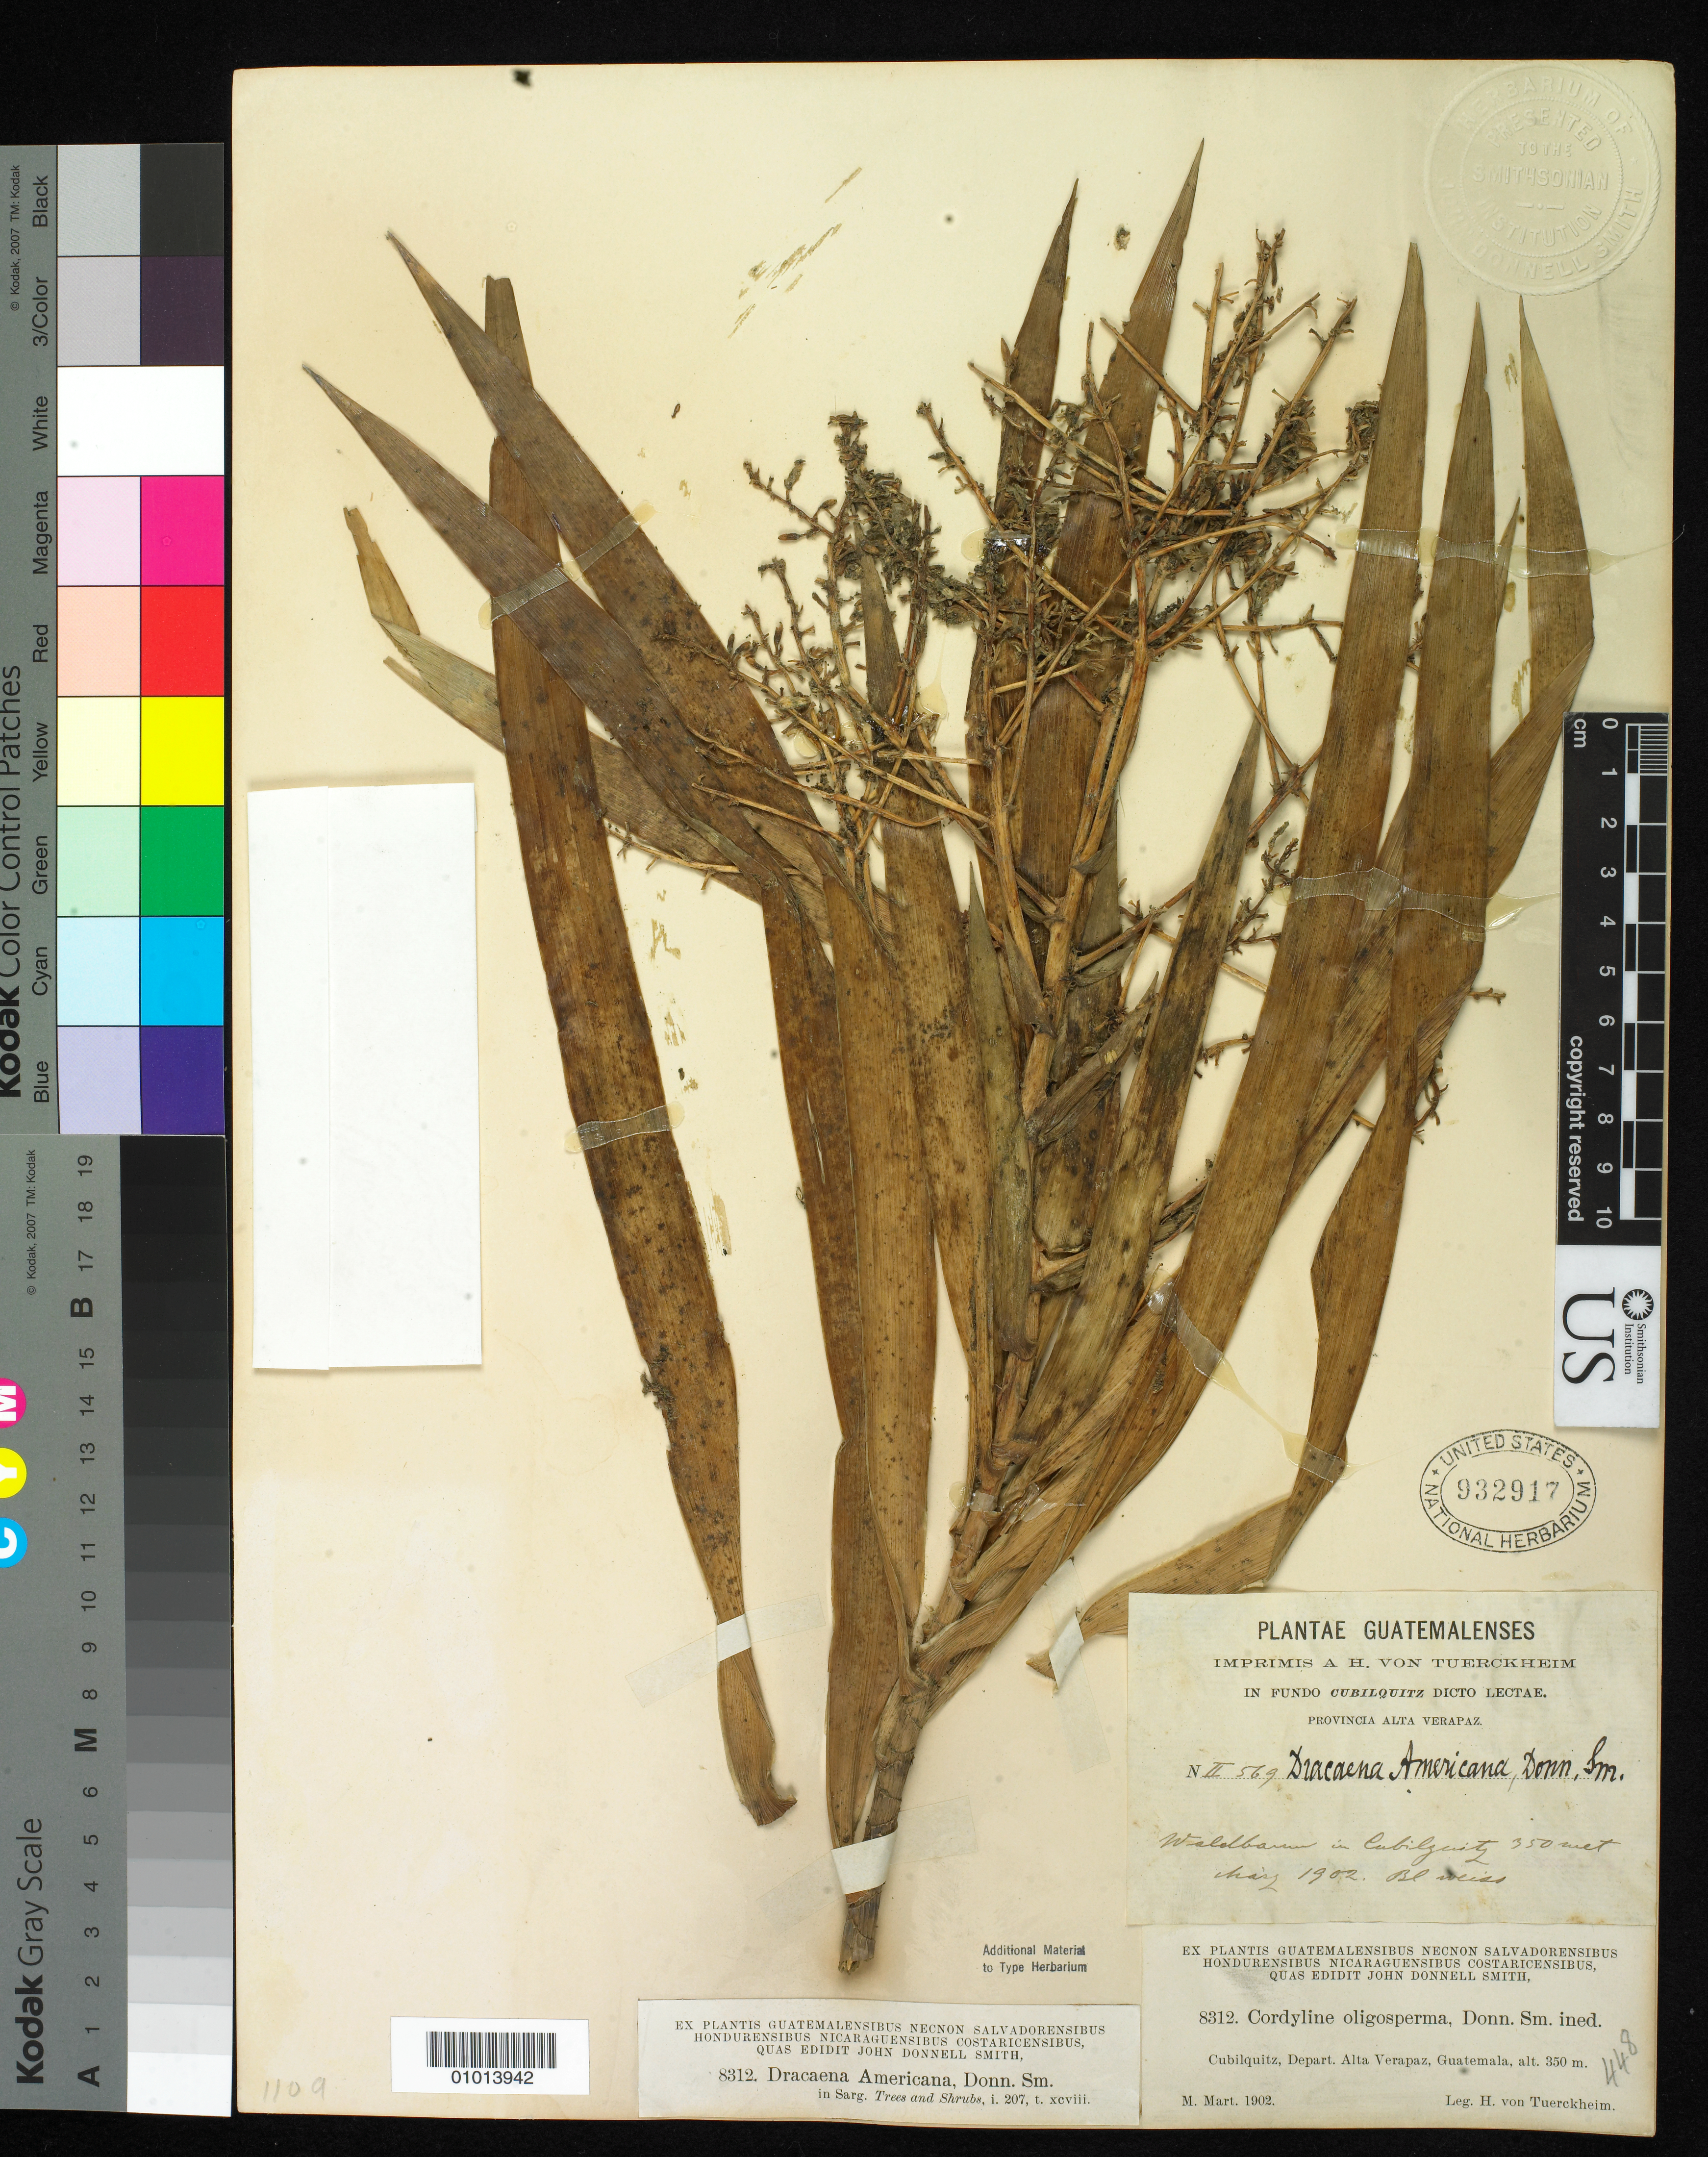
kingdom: Plantae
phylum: Tracheophyta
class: Liliopsida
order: Asparagales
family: Asparagaceae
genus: Dracaena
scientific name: Dracaena americana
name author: Donn. Sm. in Sarg.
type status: Isosyntype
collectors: H. von Türckheim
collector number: J.D.S. 8312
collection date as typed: Mar 1902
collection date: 1902-03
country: Guatemala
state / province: Alta Verapaz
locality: Cubilquitz.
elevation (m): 350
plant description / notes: Specimen ex John Donnell Smith herbarium.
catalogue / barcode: US 932917